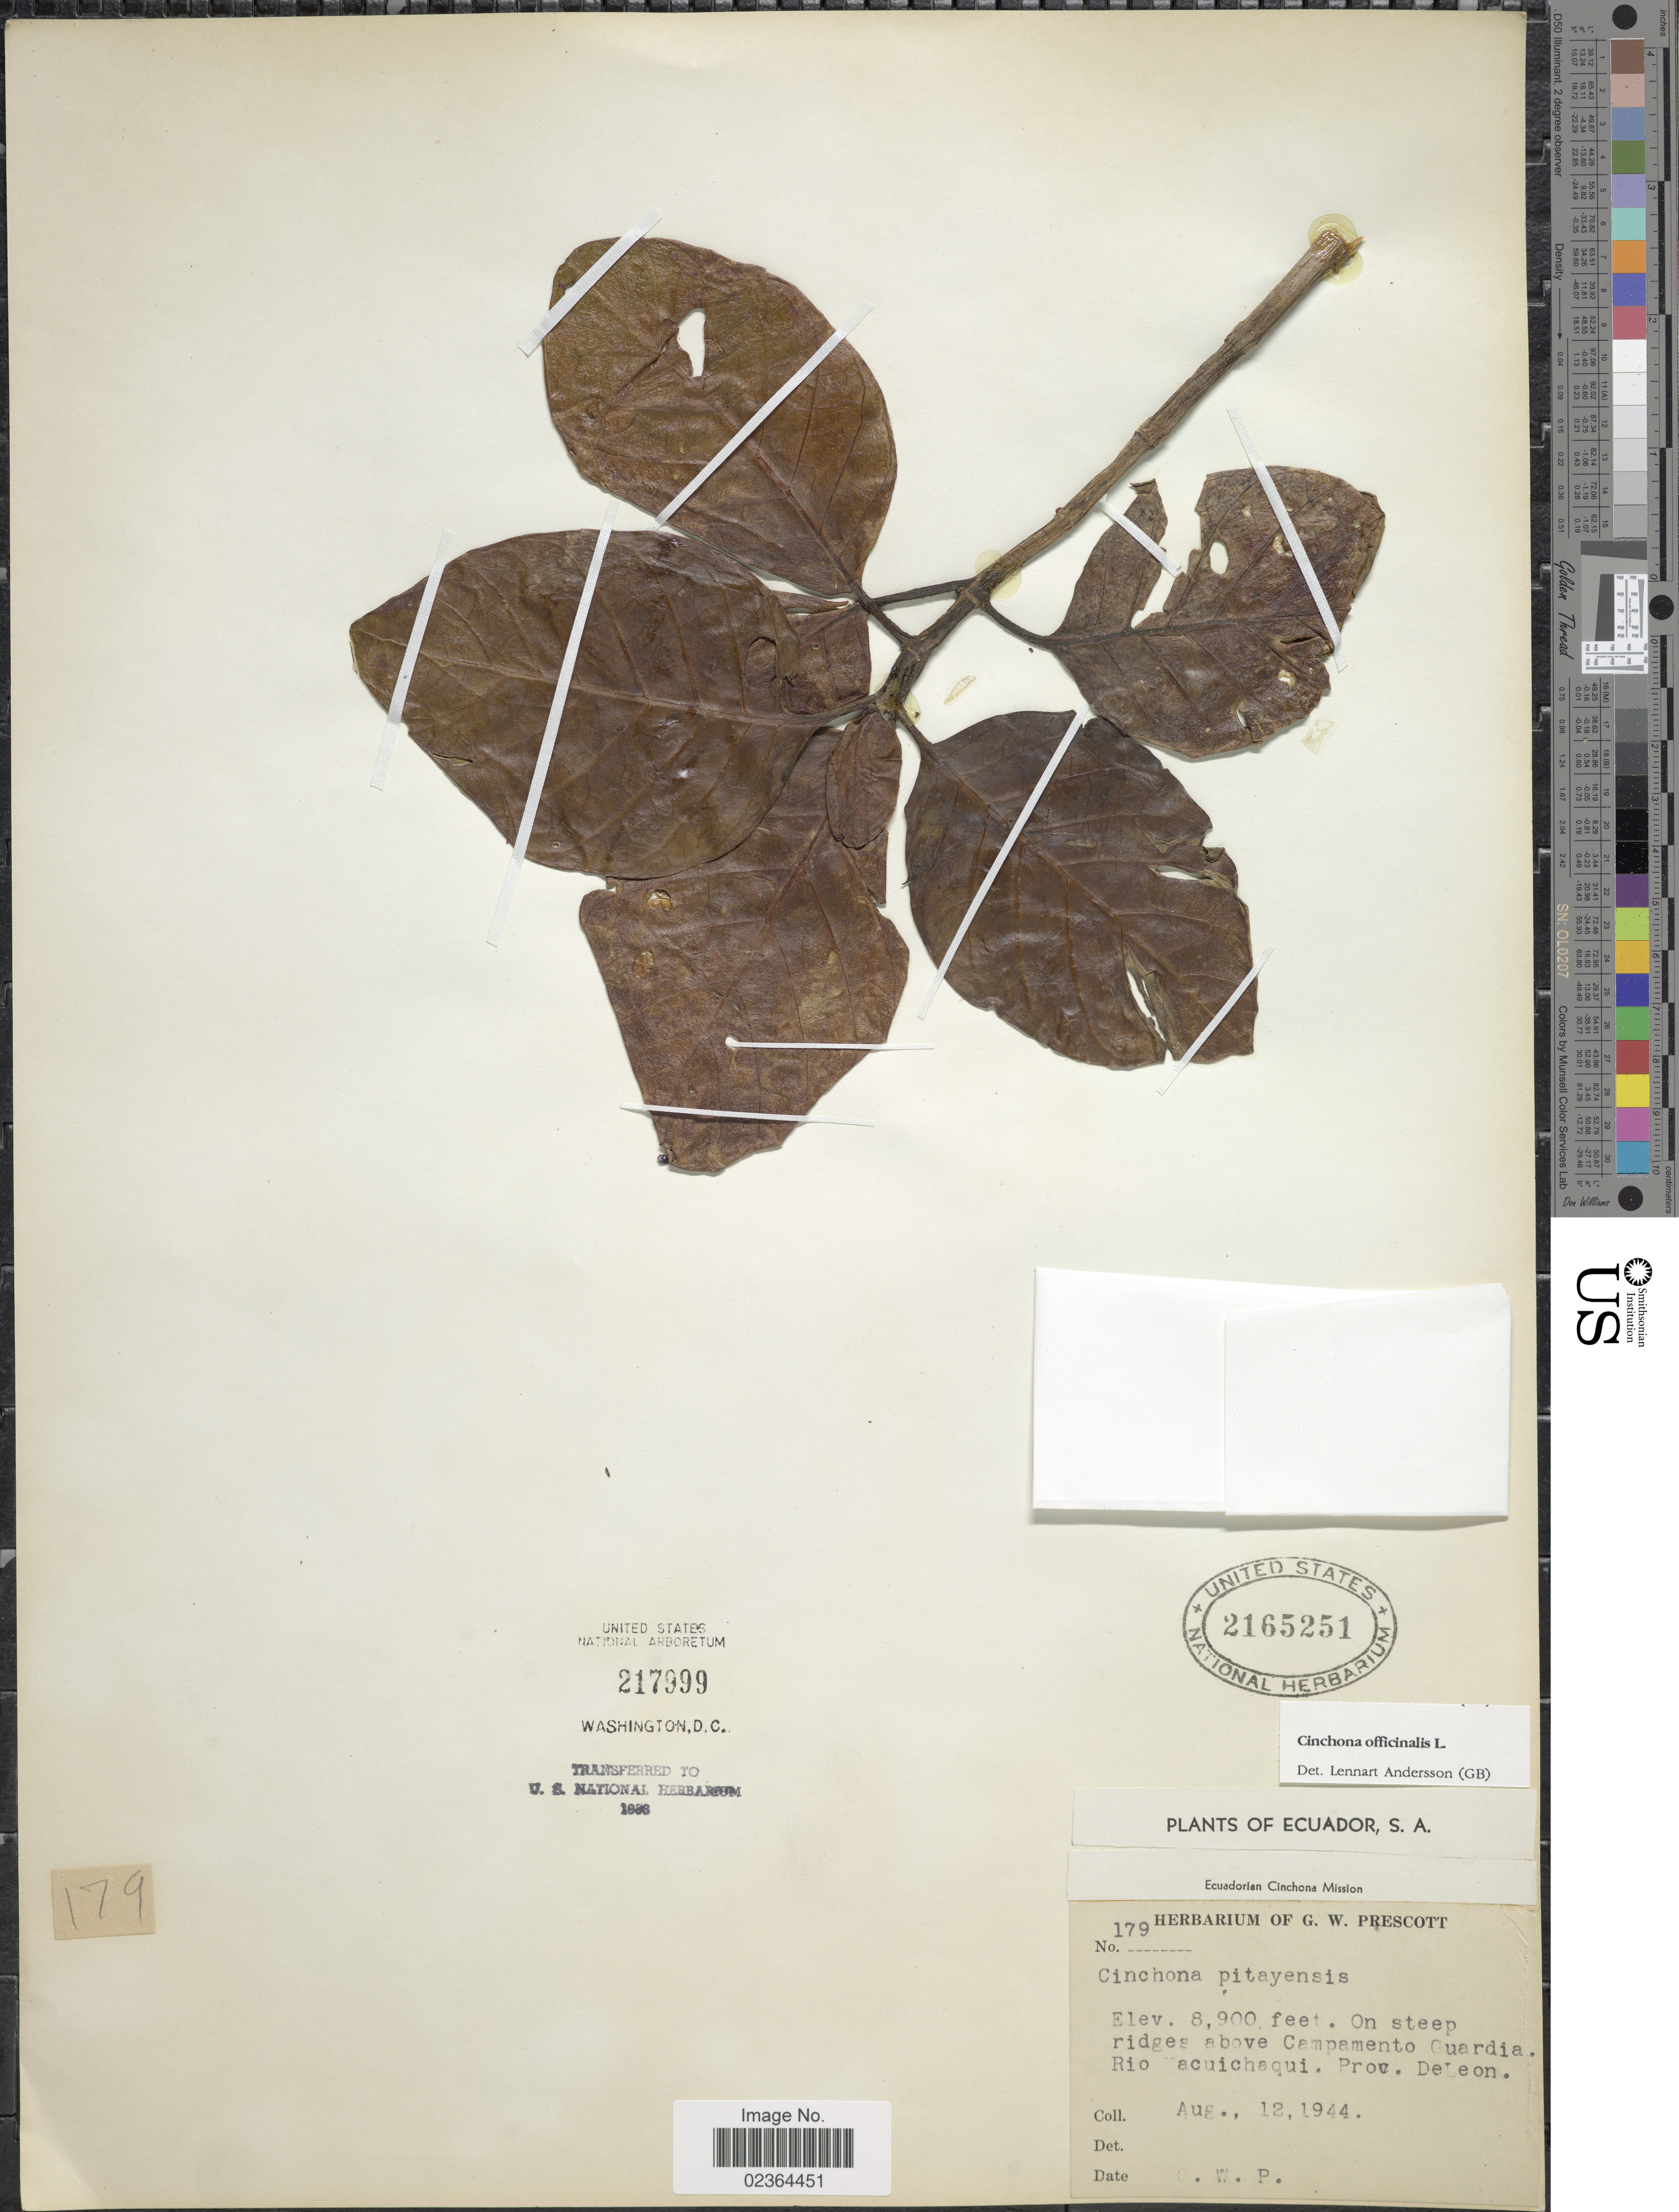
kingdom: Plantae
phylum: Tracheophyta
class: Magnoliopsida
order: Gentianales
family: Rubiaceae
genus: Cinchona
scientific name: Cinchona officinalis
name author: L.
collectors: G. Prescott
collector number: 179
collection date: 1944-08-12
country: Ecuador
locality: On steep ridges above Campamento Guardia, Rio Yacuichaqui, Prov. DeLeon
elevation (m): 2713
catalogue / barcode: US 2165251